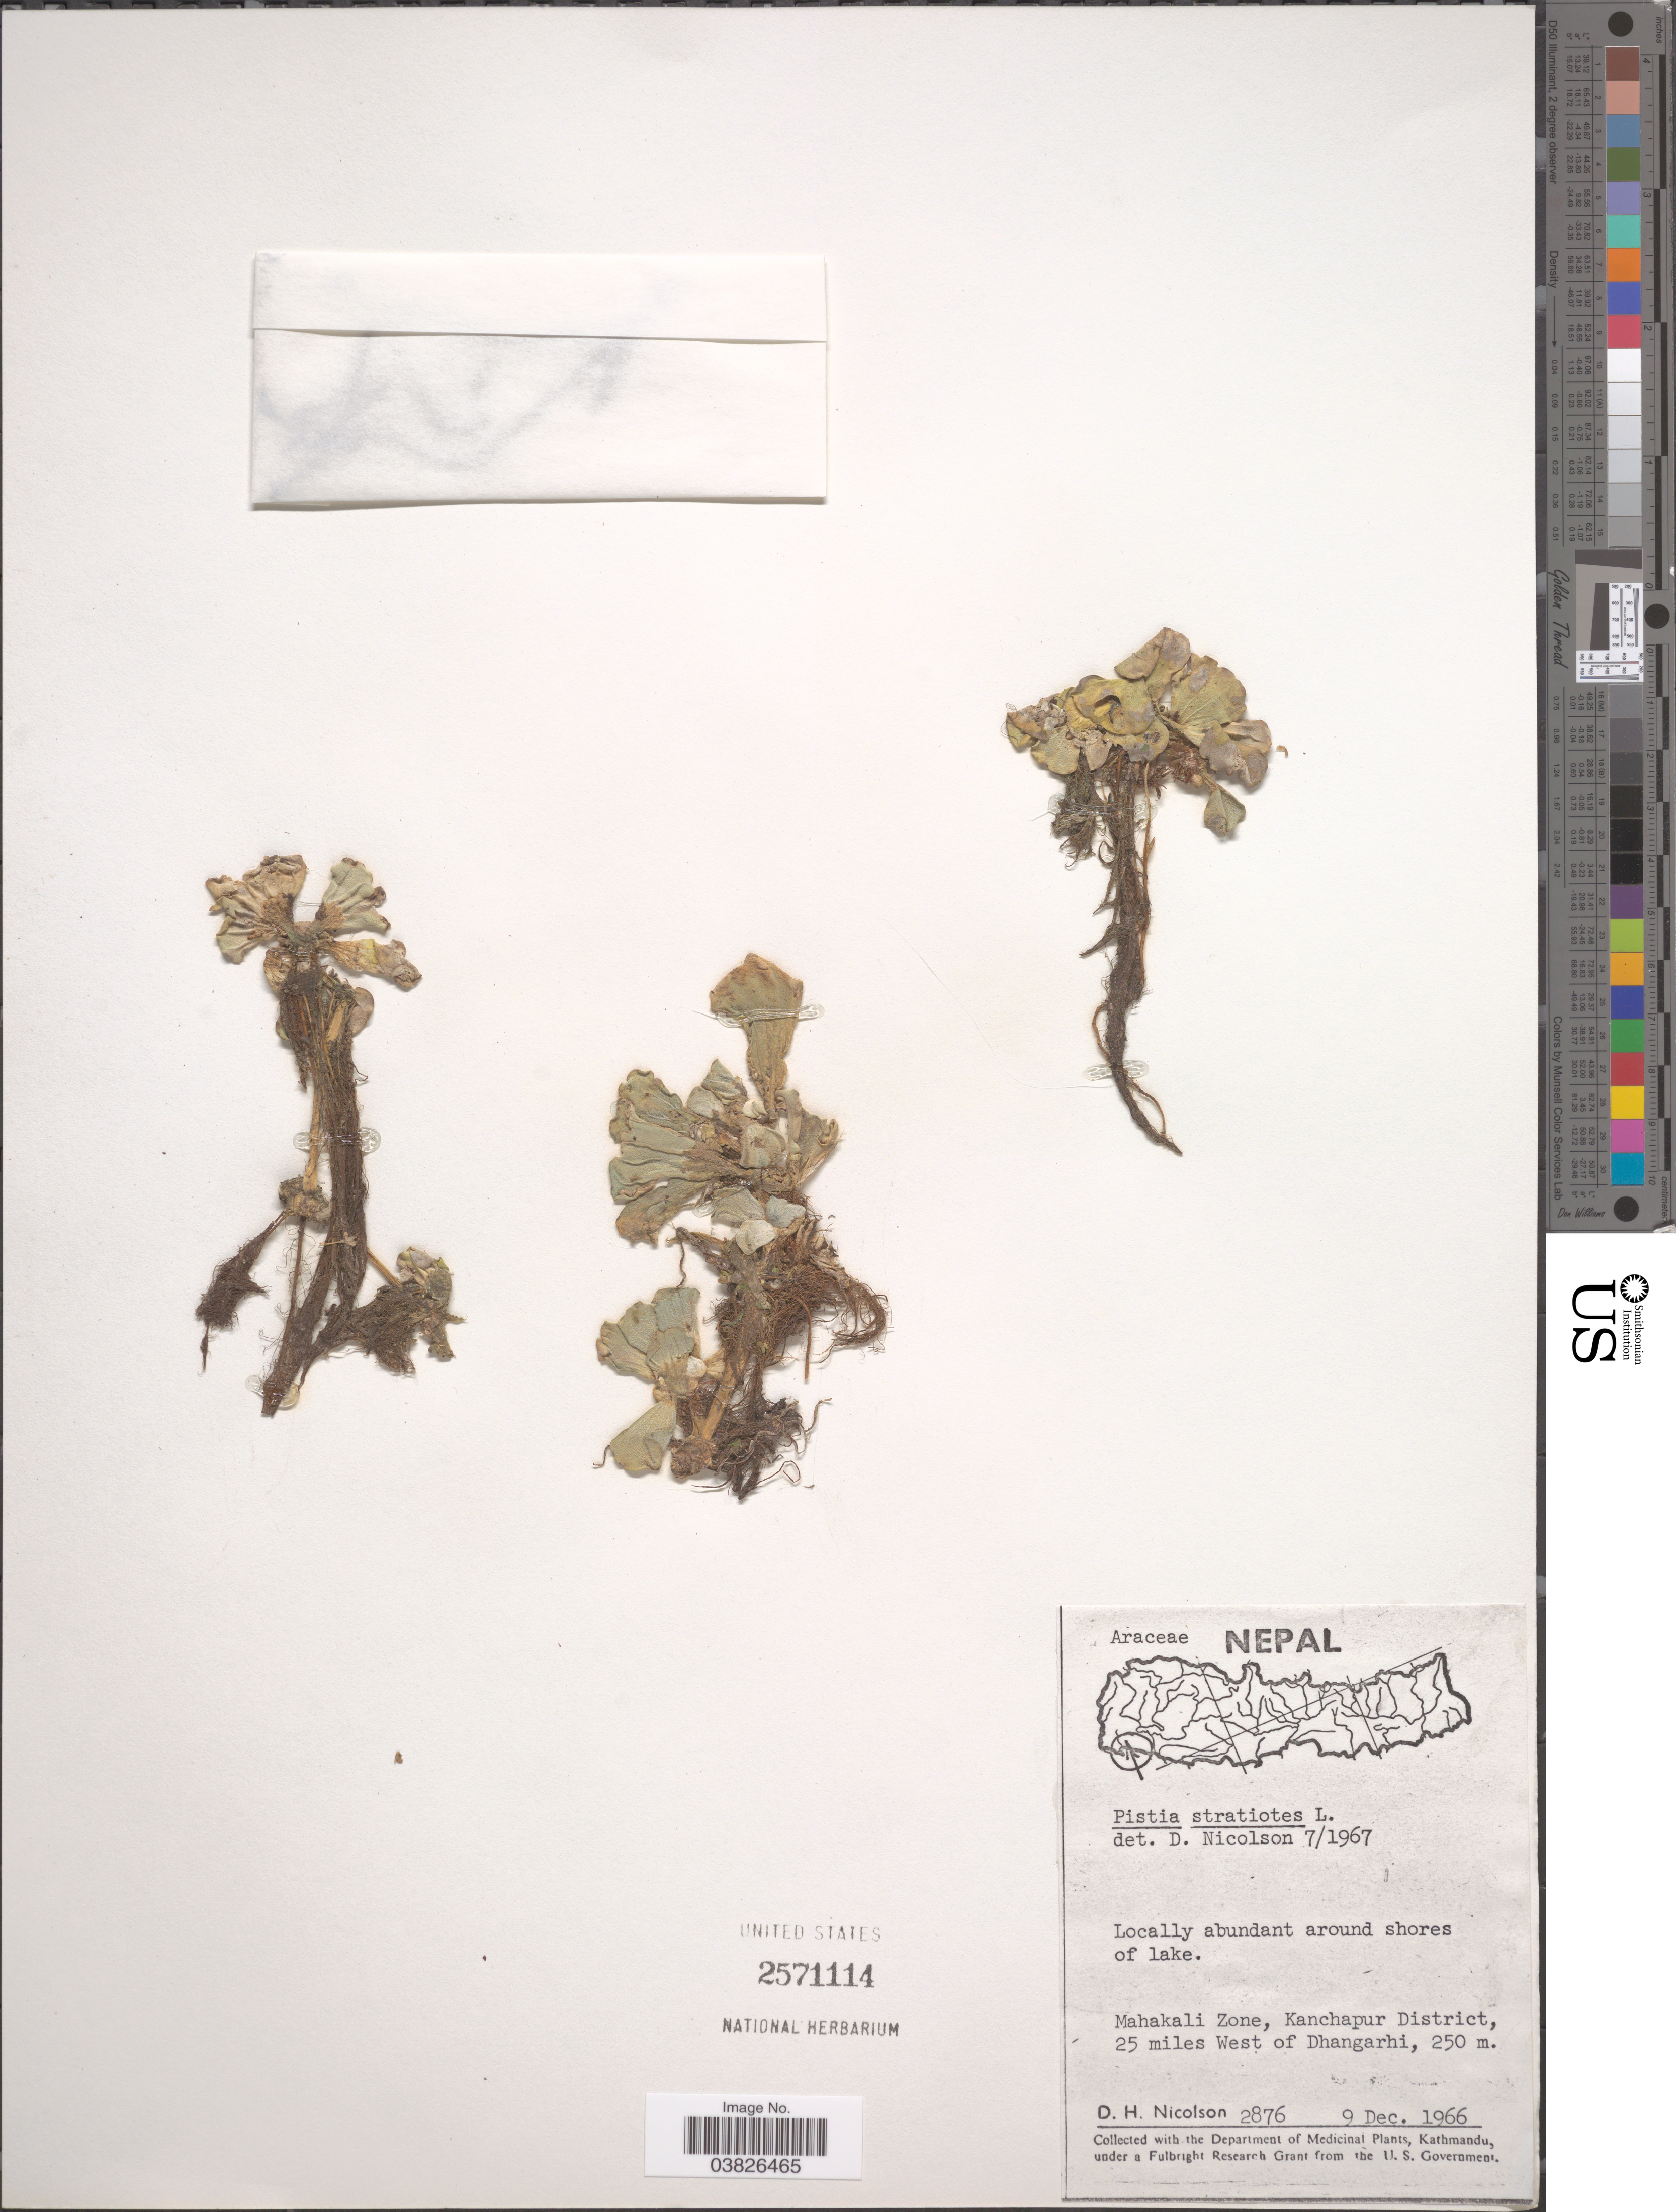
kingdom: Plantae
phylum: Tracheophyta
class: Liliopsida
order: Alismatales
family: Araceae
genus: Pistia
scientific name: Pistia stratiotes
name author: L.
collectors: D. H. Nicolson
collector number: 2876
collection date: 1966-12-09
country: Nepal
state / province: Mahakali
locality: Around shores of lake. Mahakali Zone, Kanchapur District, 25 miles west of Dhangarhi.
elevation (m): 250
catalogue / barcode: US 2571114